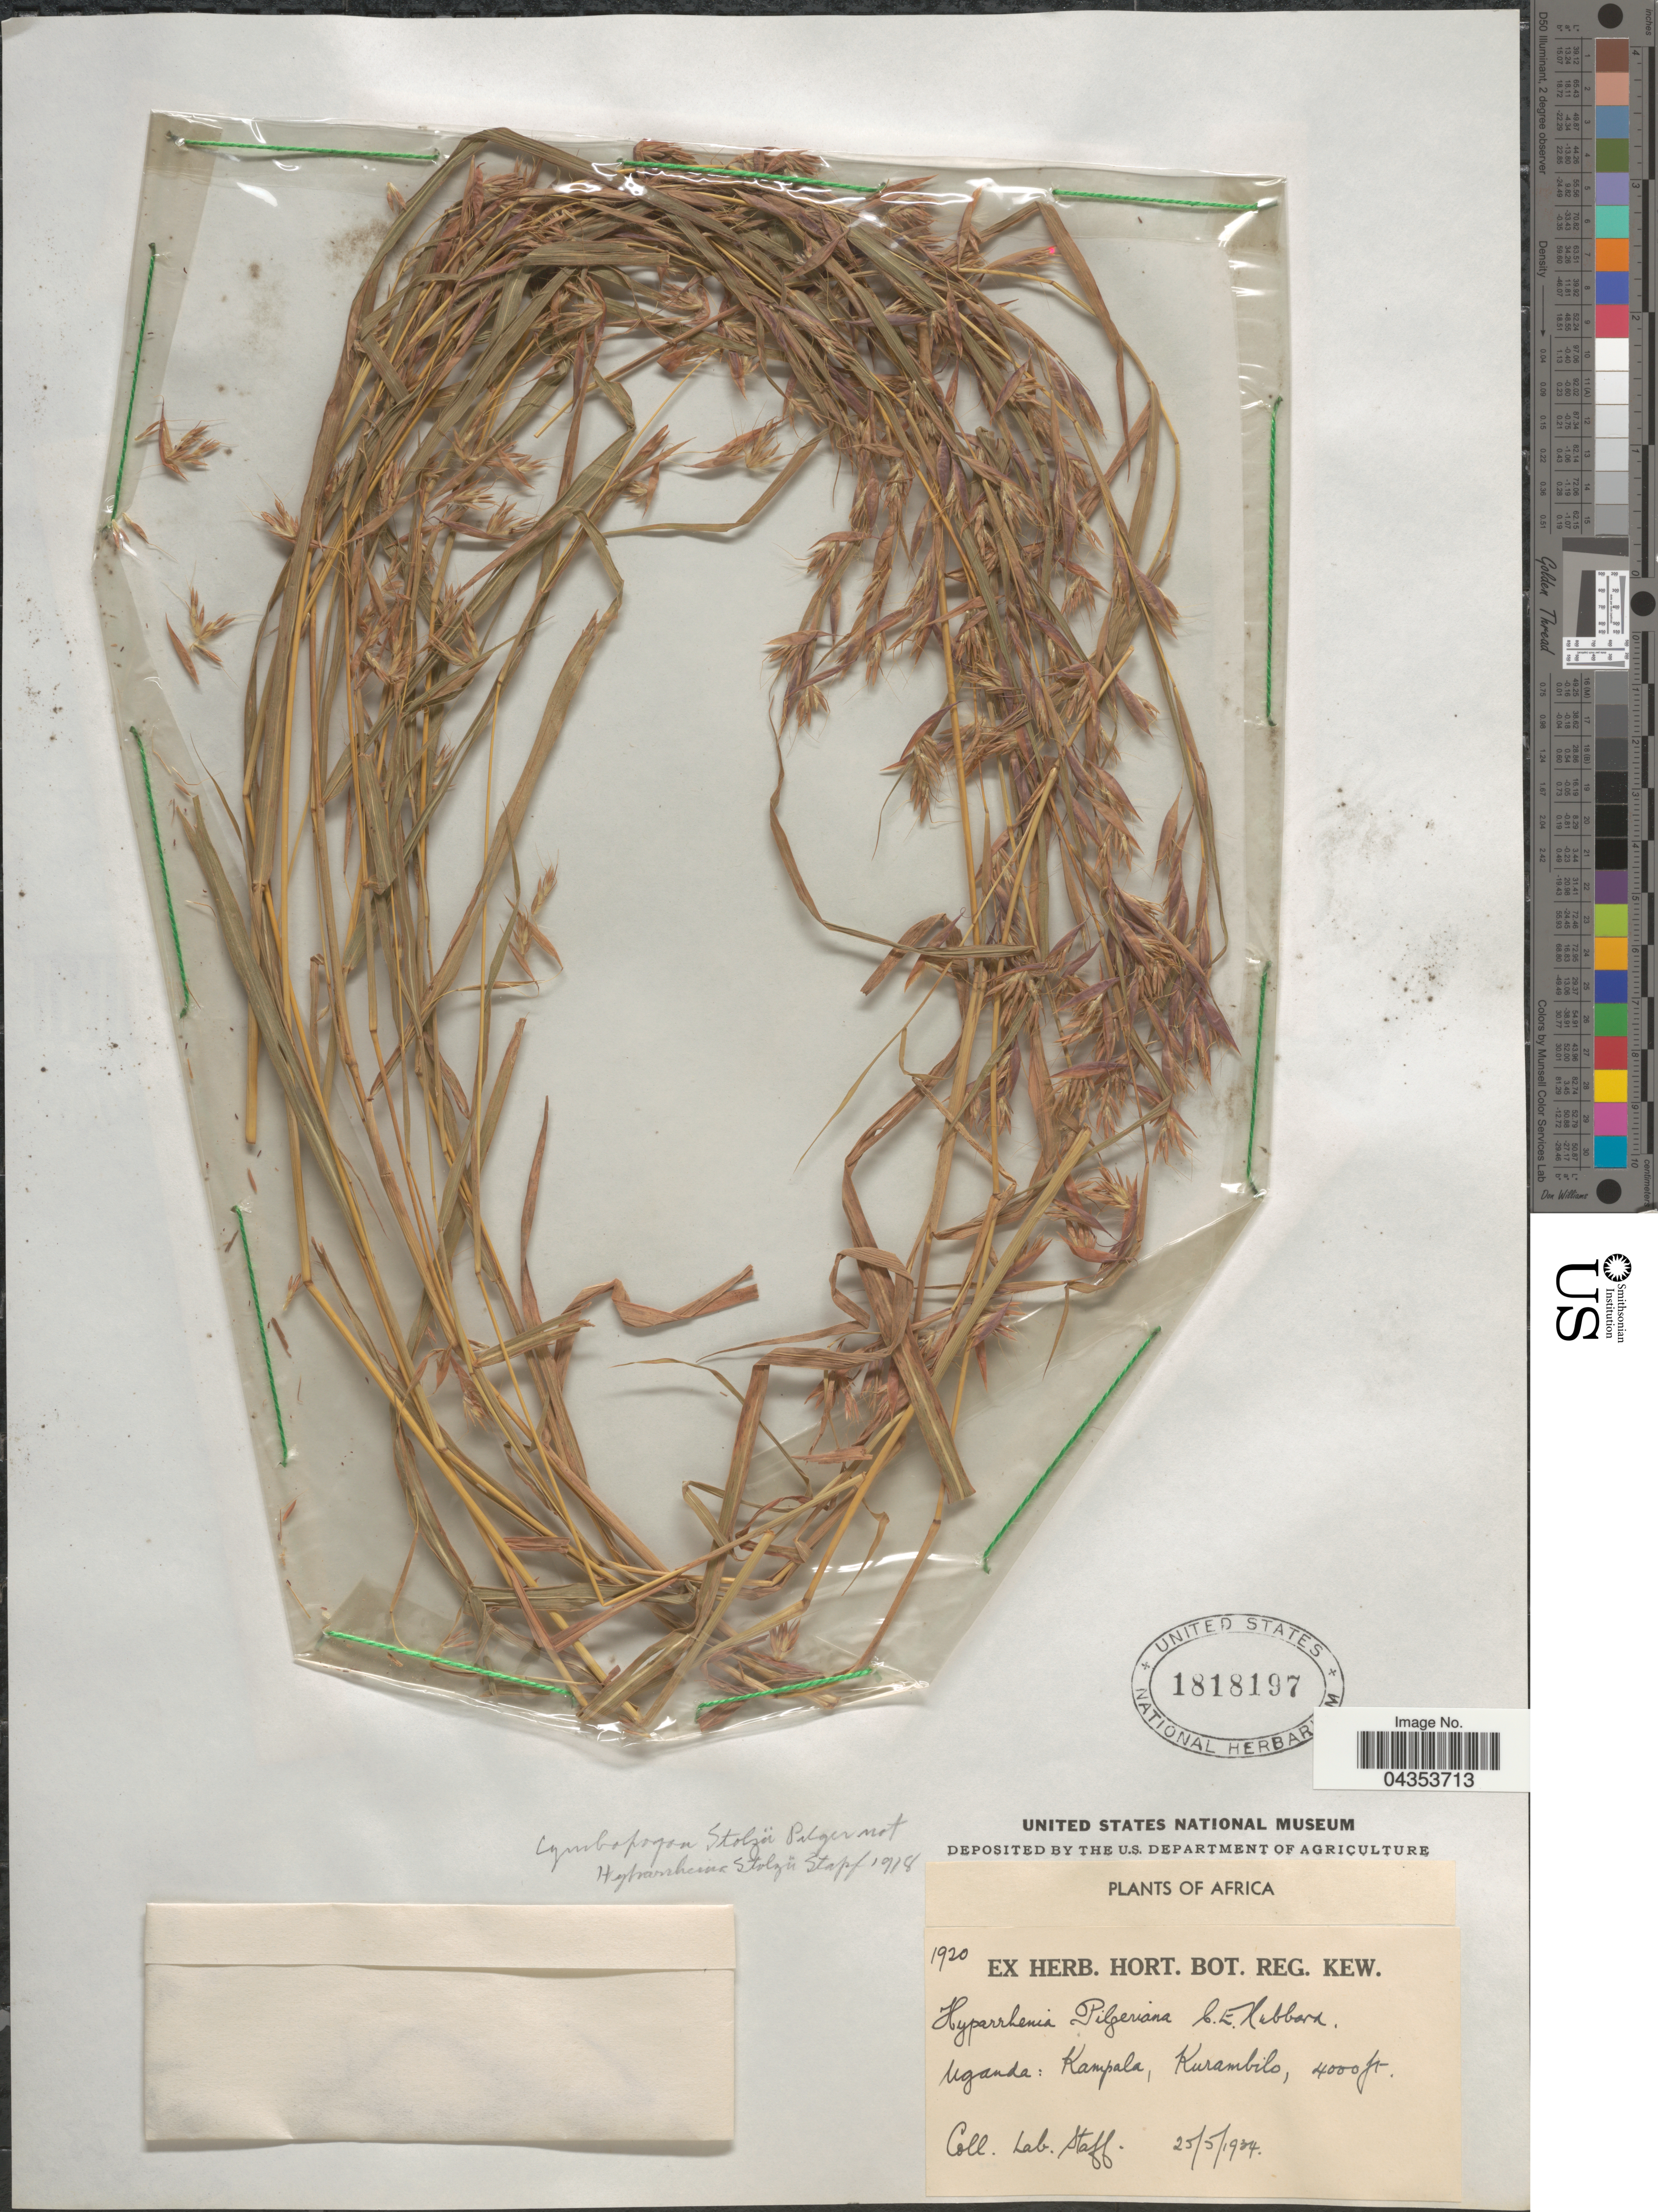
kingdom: Plantae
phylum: Tracheophyta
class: Liliopsida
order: Poales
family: Poaceae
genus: Hyparrhenia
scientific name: Hyparrhenia pilgeriana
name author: C.E. Hubb.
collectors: Lab. Staff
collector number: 1920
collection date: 1934-05-25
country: Uganda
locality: Kampala, Kurambilo.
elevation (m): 1219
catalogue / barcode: US 1818197